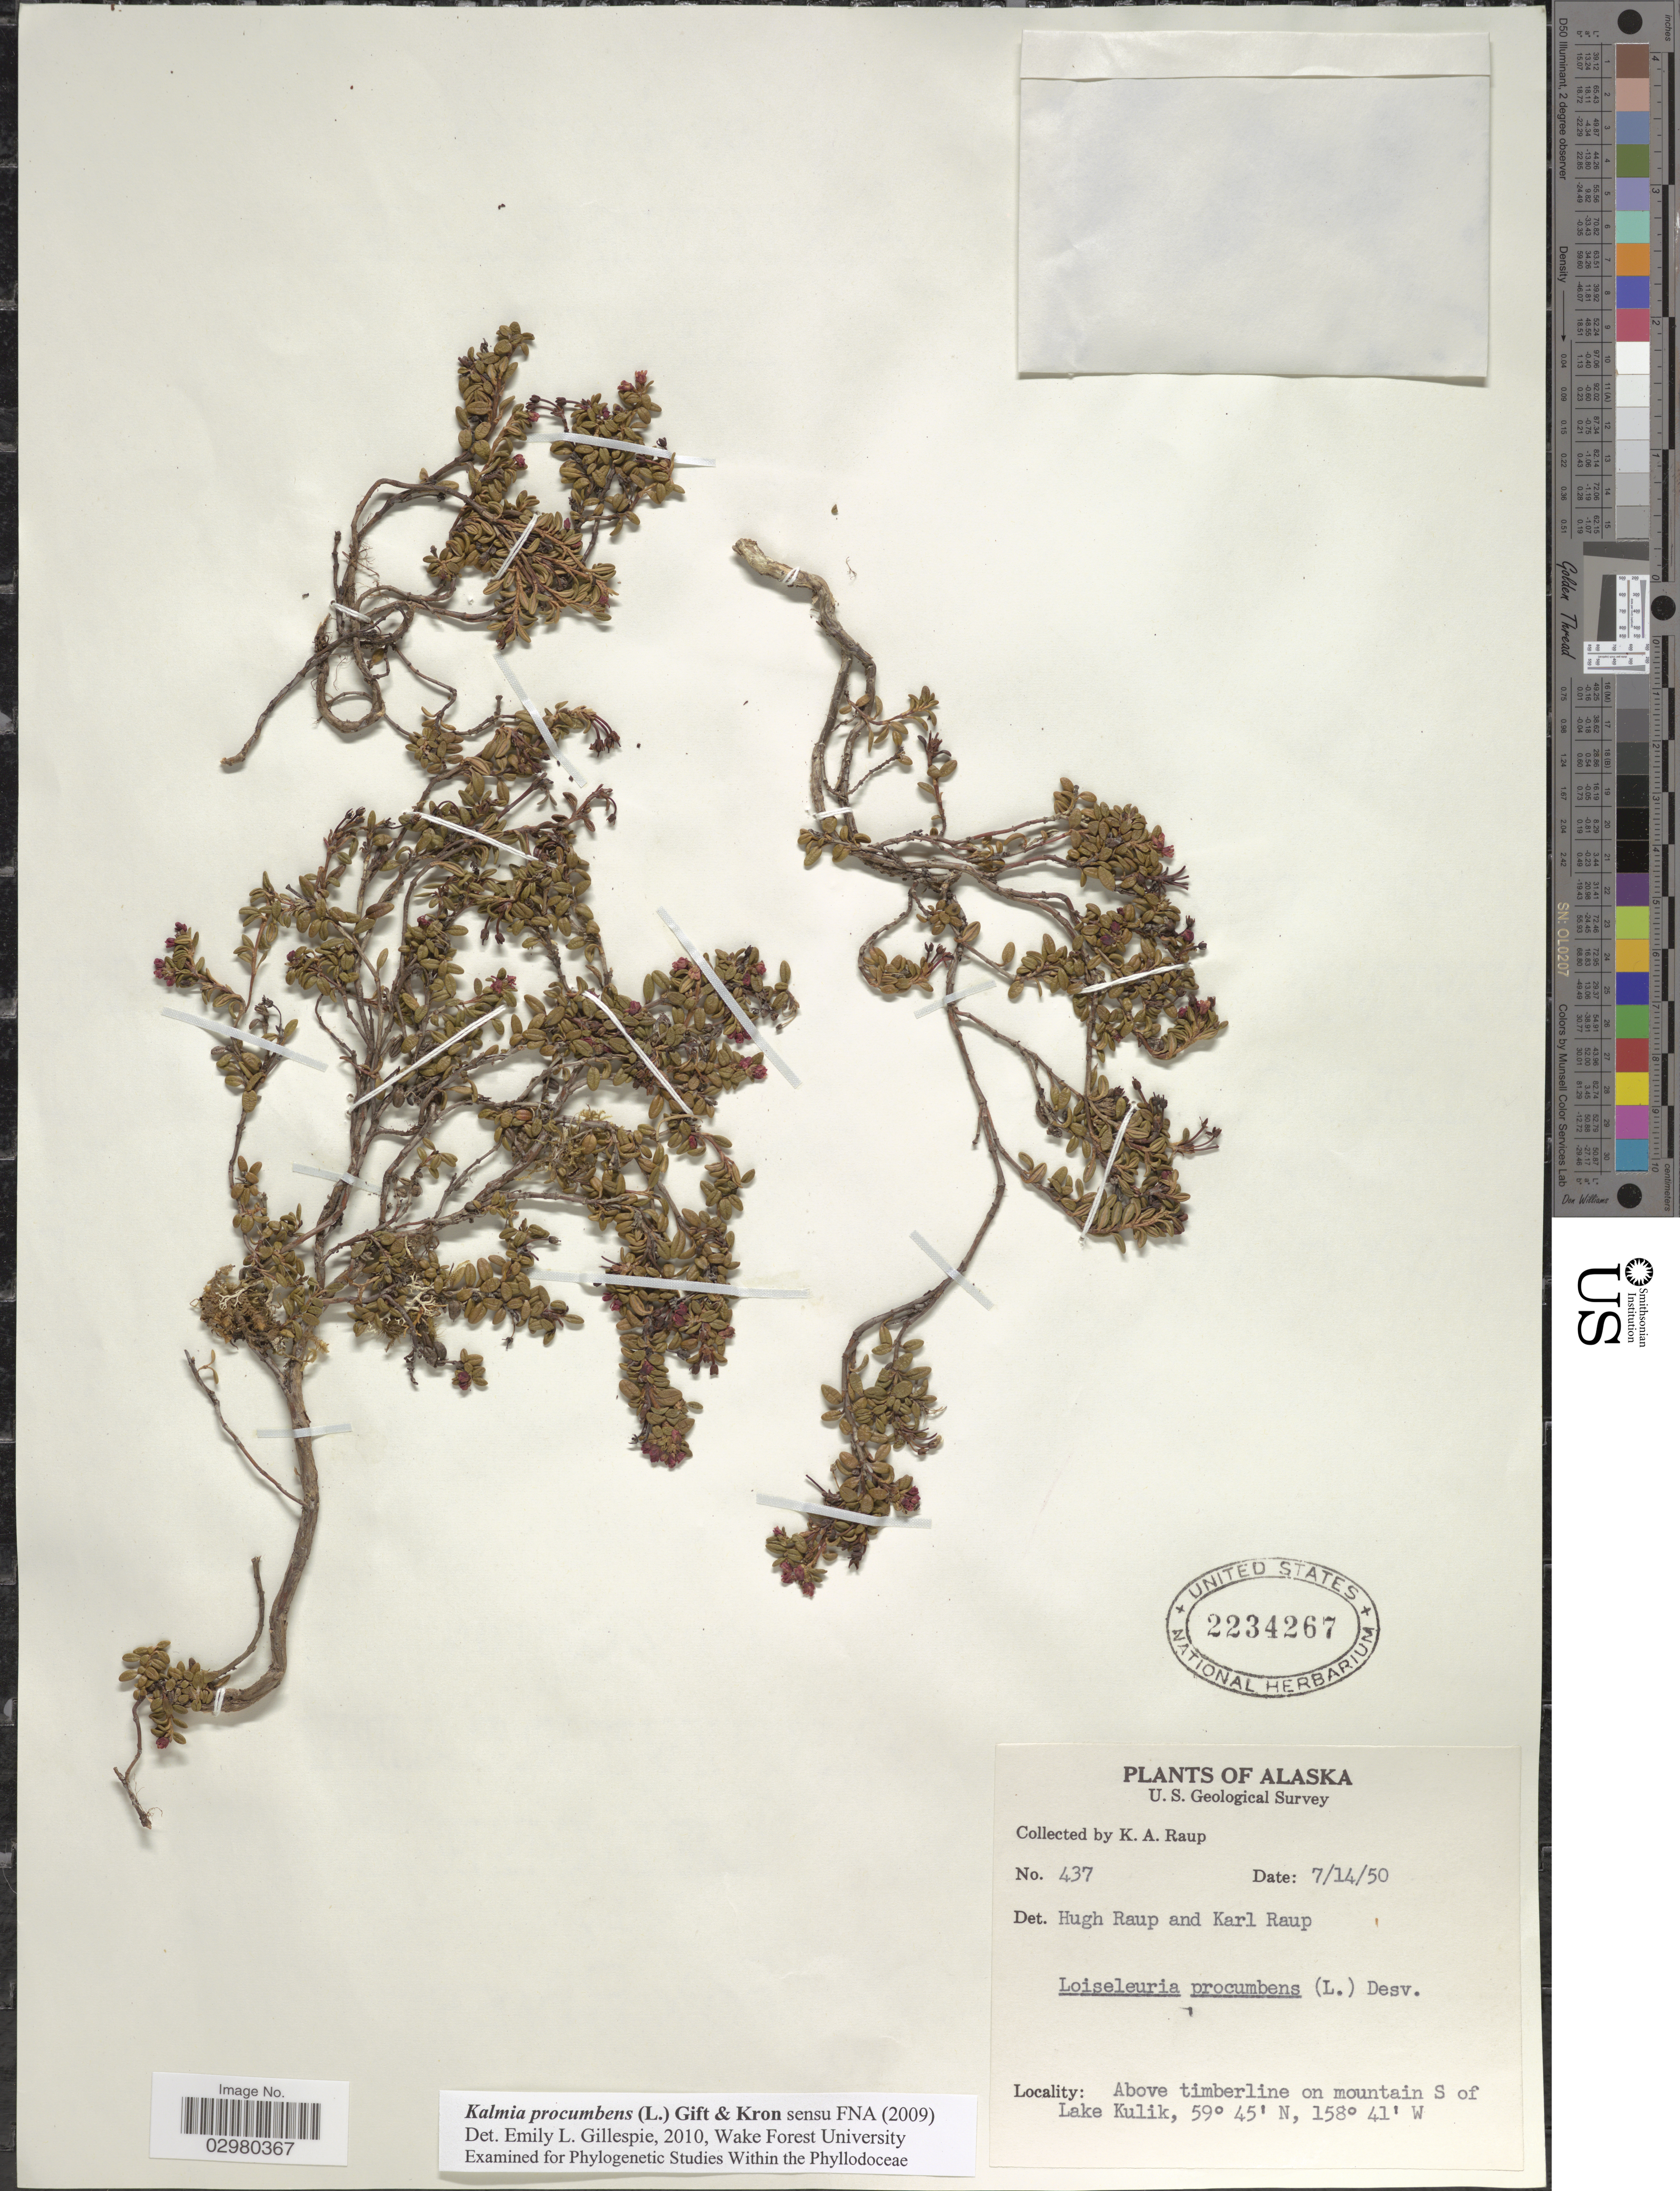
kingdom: Plantae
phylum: Tracheophyta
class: Magnoliopsida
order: Ericales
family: Ericaceae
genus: Loiseleuria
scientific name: Loiseleuria procumbens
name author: (L.) Desv.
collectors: K. Raup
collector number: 437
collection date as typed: Transcribed d/m/y: 14/7/50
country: United States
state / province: Alaska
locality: Above timberline on mountain S of Lake Kulik.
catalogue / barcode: US 2234267